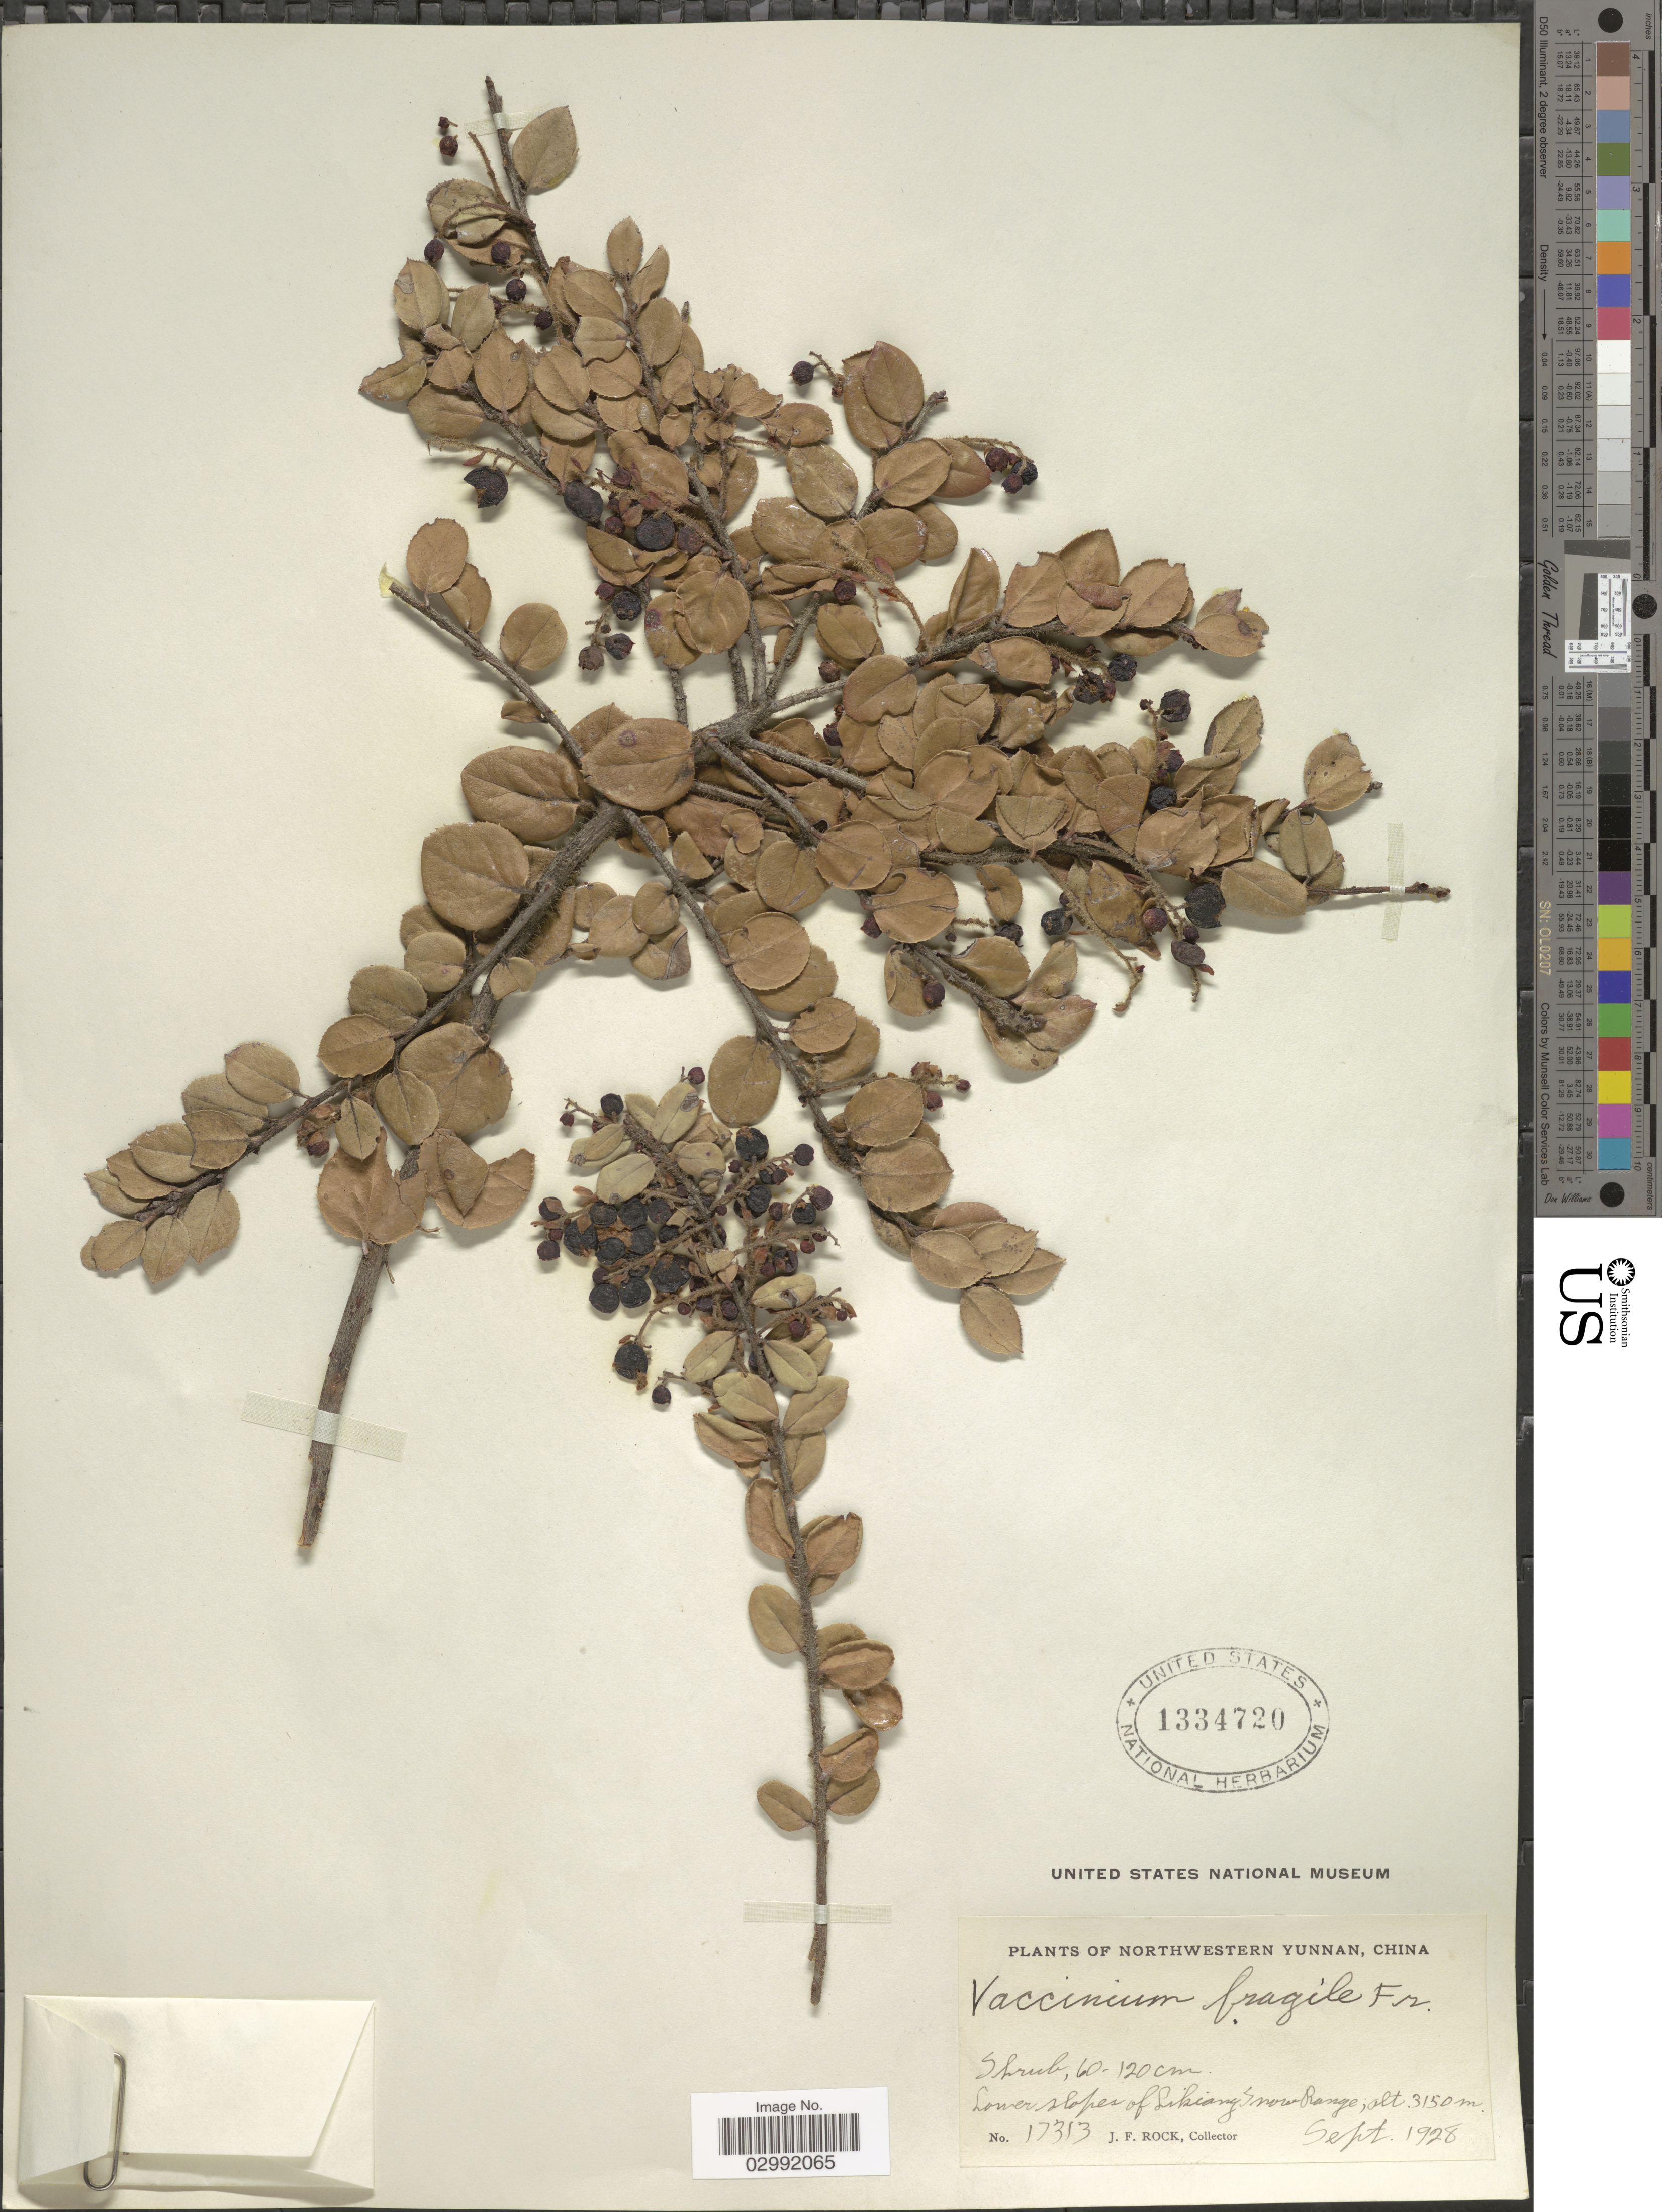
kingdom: Plantae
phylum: Tracheophyta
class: Magnoliopsida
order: Ericales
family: Ericaceae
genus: Vaccinium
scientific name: Vaccinium fragile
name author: Franch.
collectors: J. Rock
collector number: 17313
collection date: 1928-09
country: China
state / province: Yunnan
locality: Northwestern Yunnan, Lower slopes of Likiang Snow Range.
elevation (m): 3150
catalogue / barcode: US 1334720